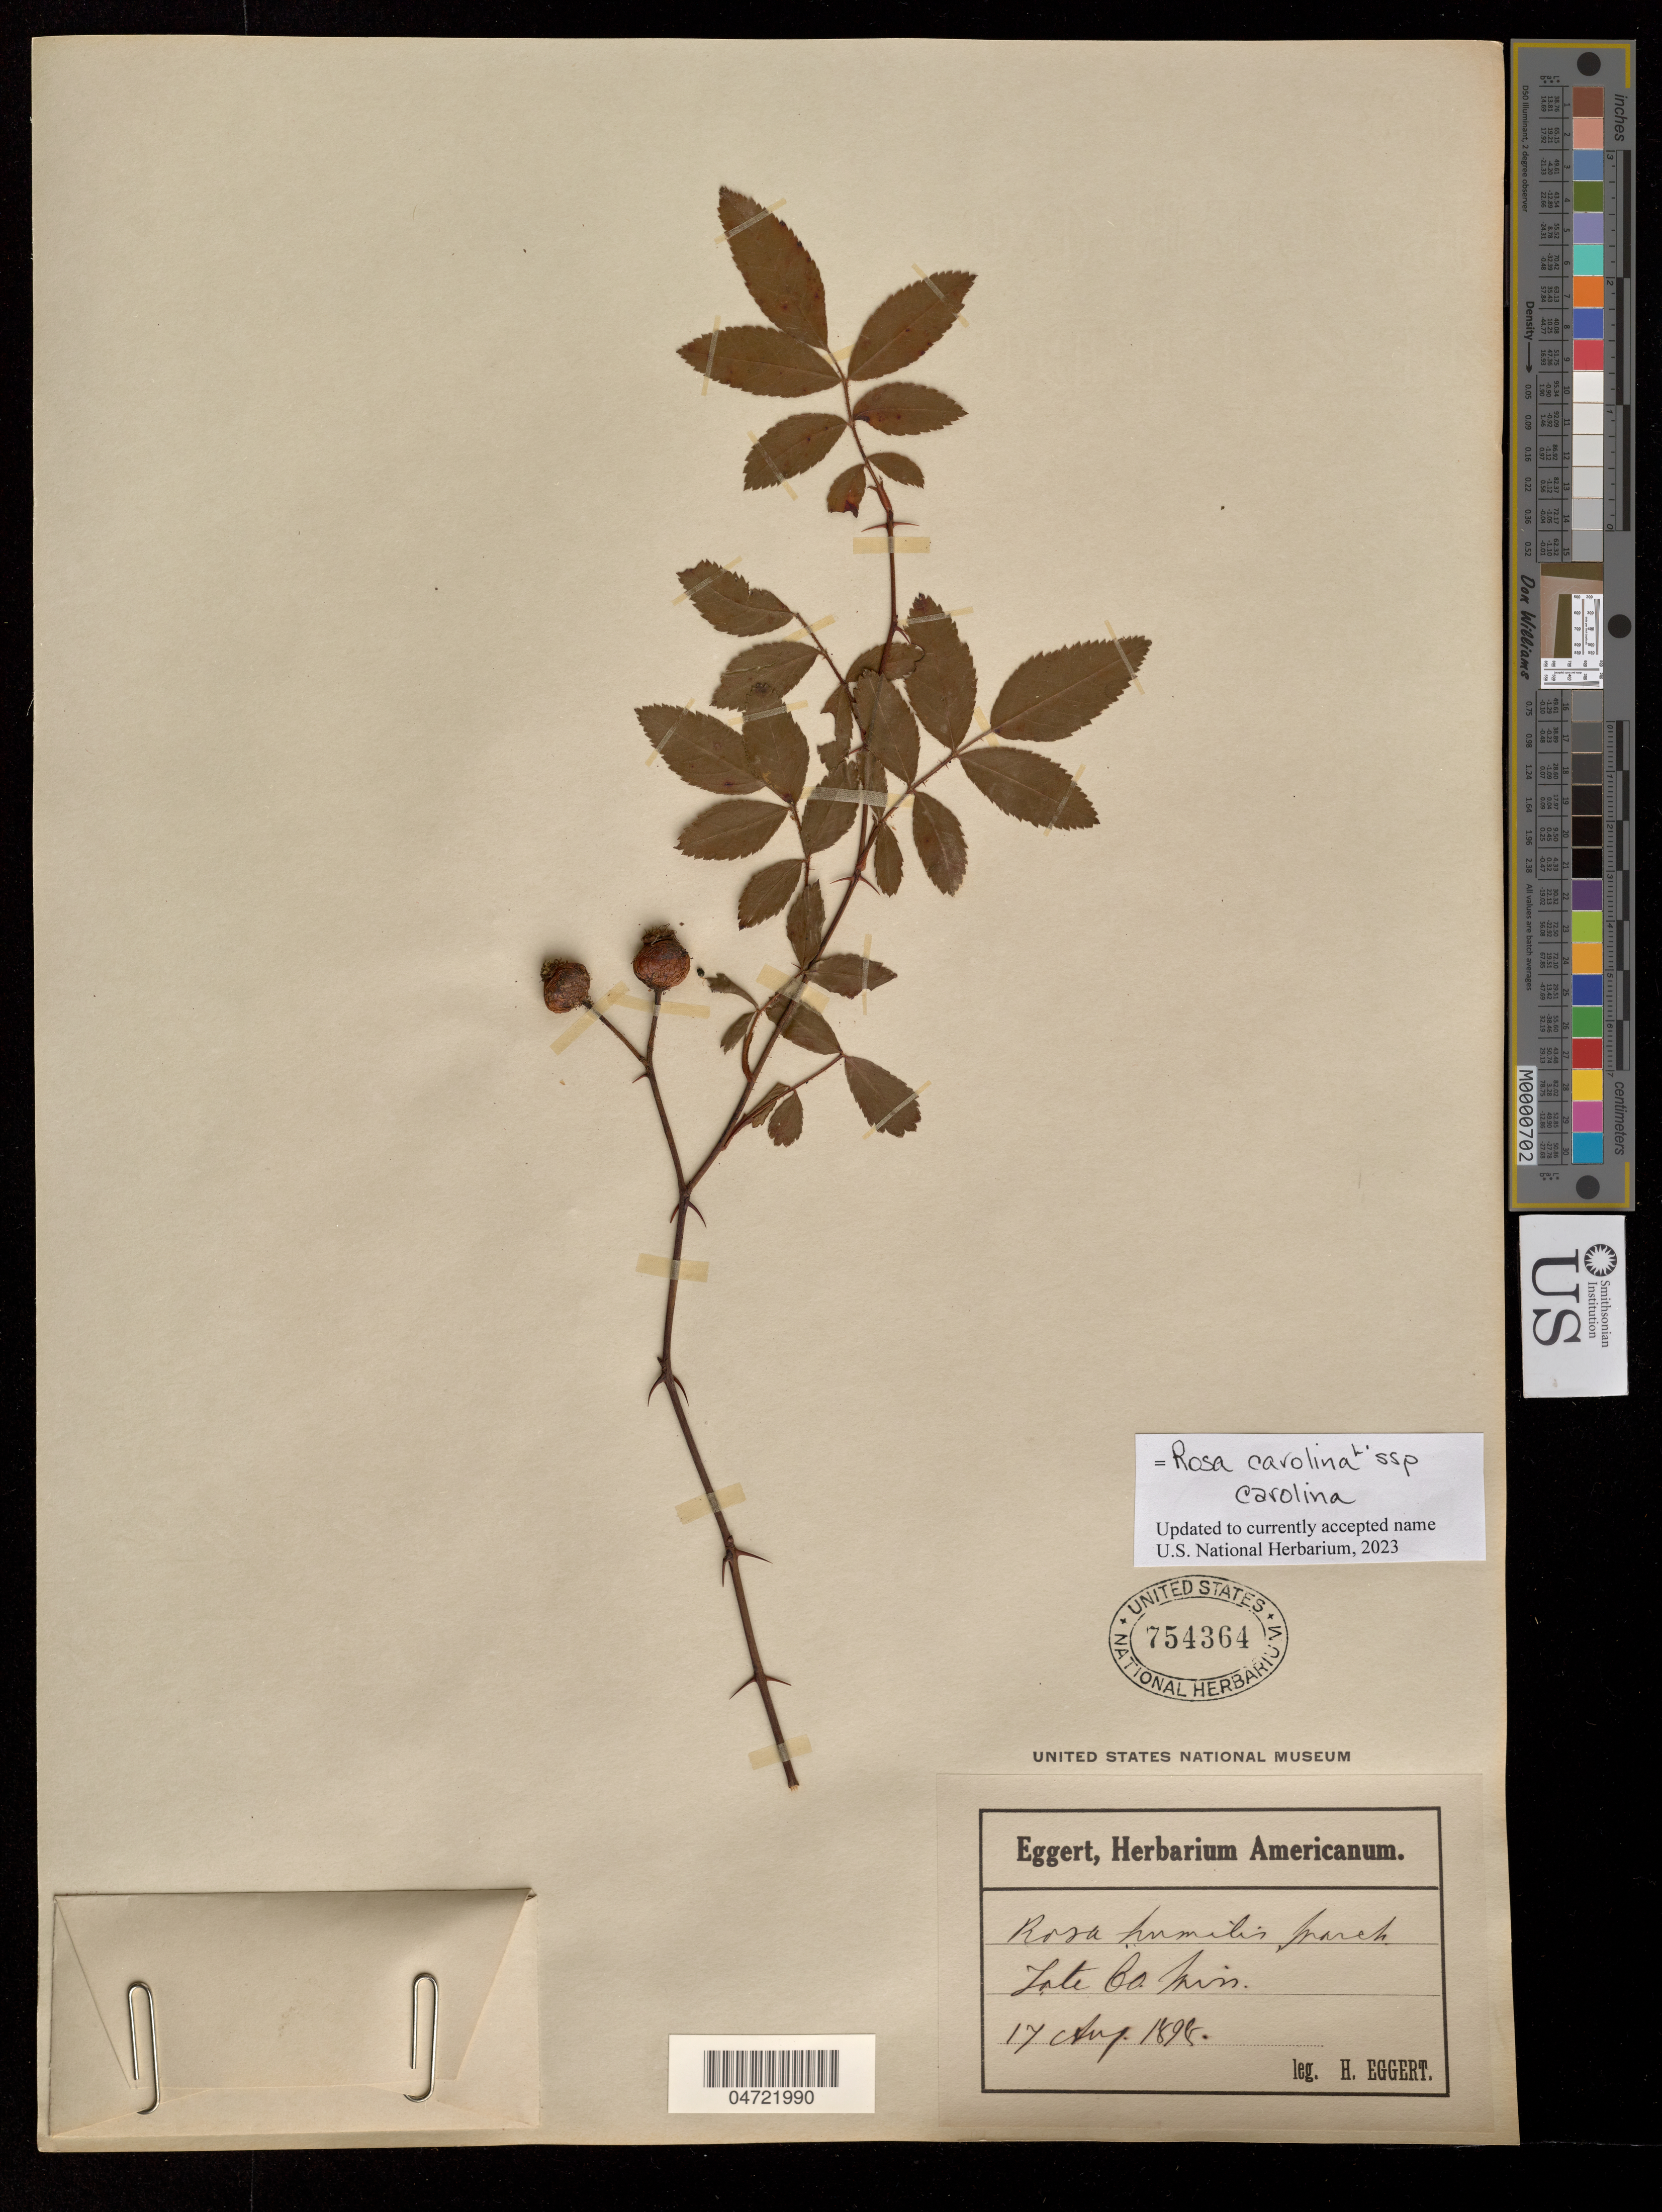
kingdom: Plantae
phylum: Tracheophyta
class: Magnoliopsida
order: Rosales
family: Rosaceae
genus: Rosa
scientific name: Rosa carolina subsp. carolina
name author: L.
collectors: H. Eggert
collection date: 1898-08-17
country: United States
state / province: Minnesota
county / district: Tate County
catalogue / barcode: US 754364